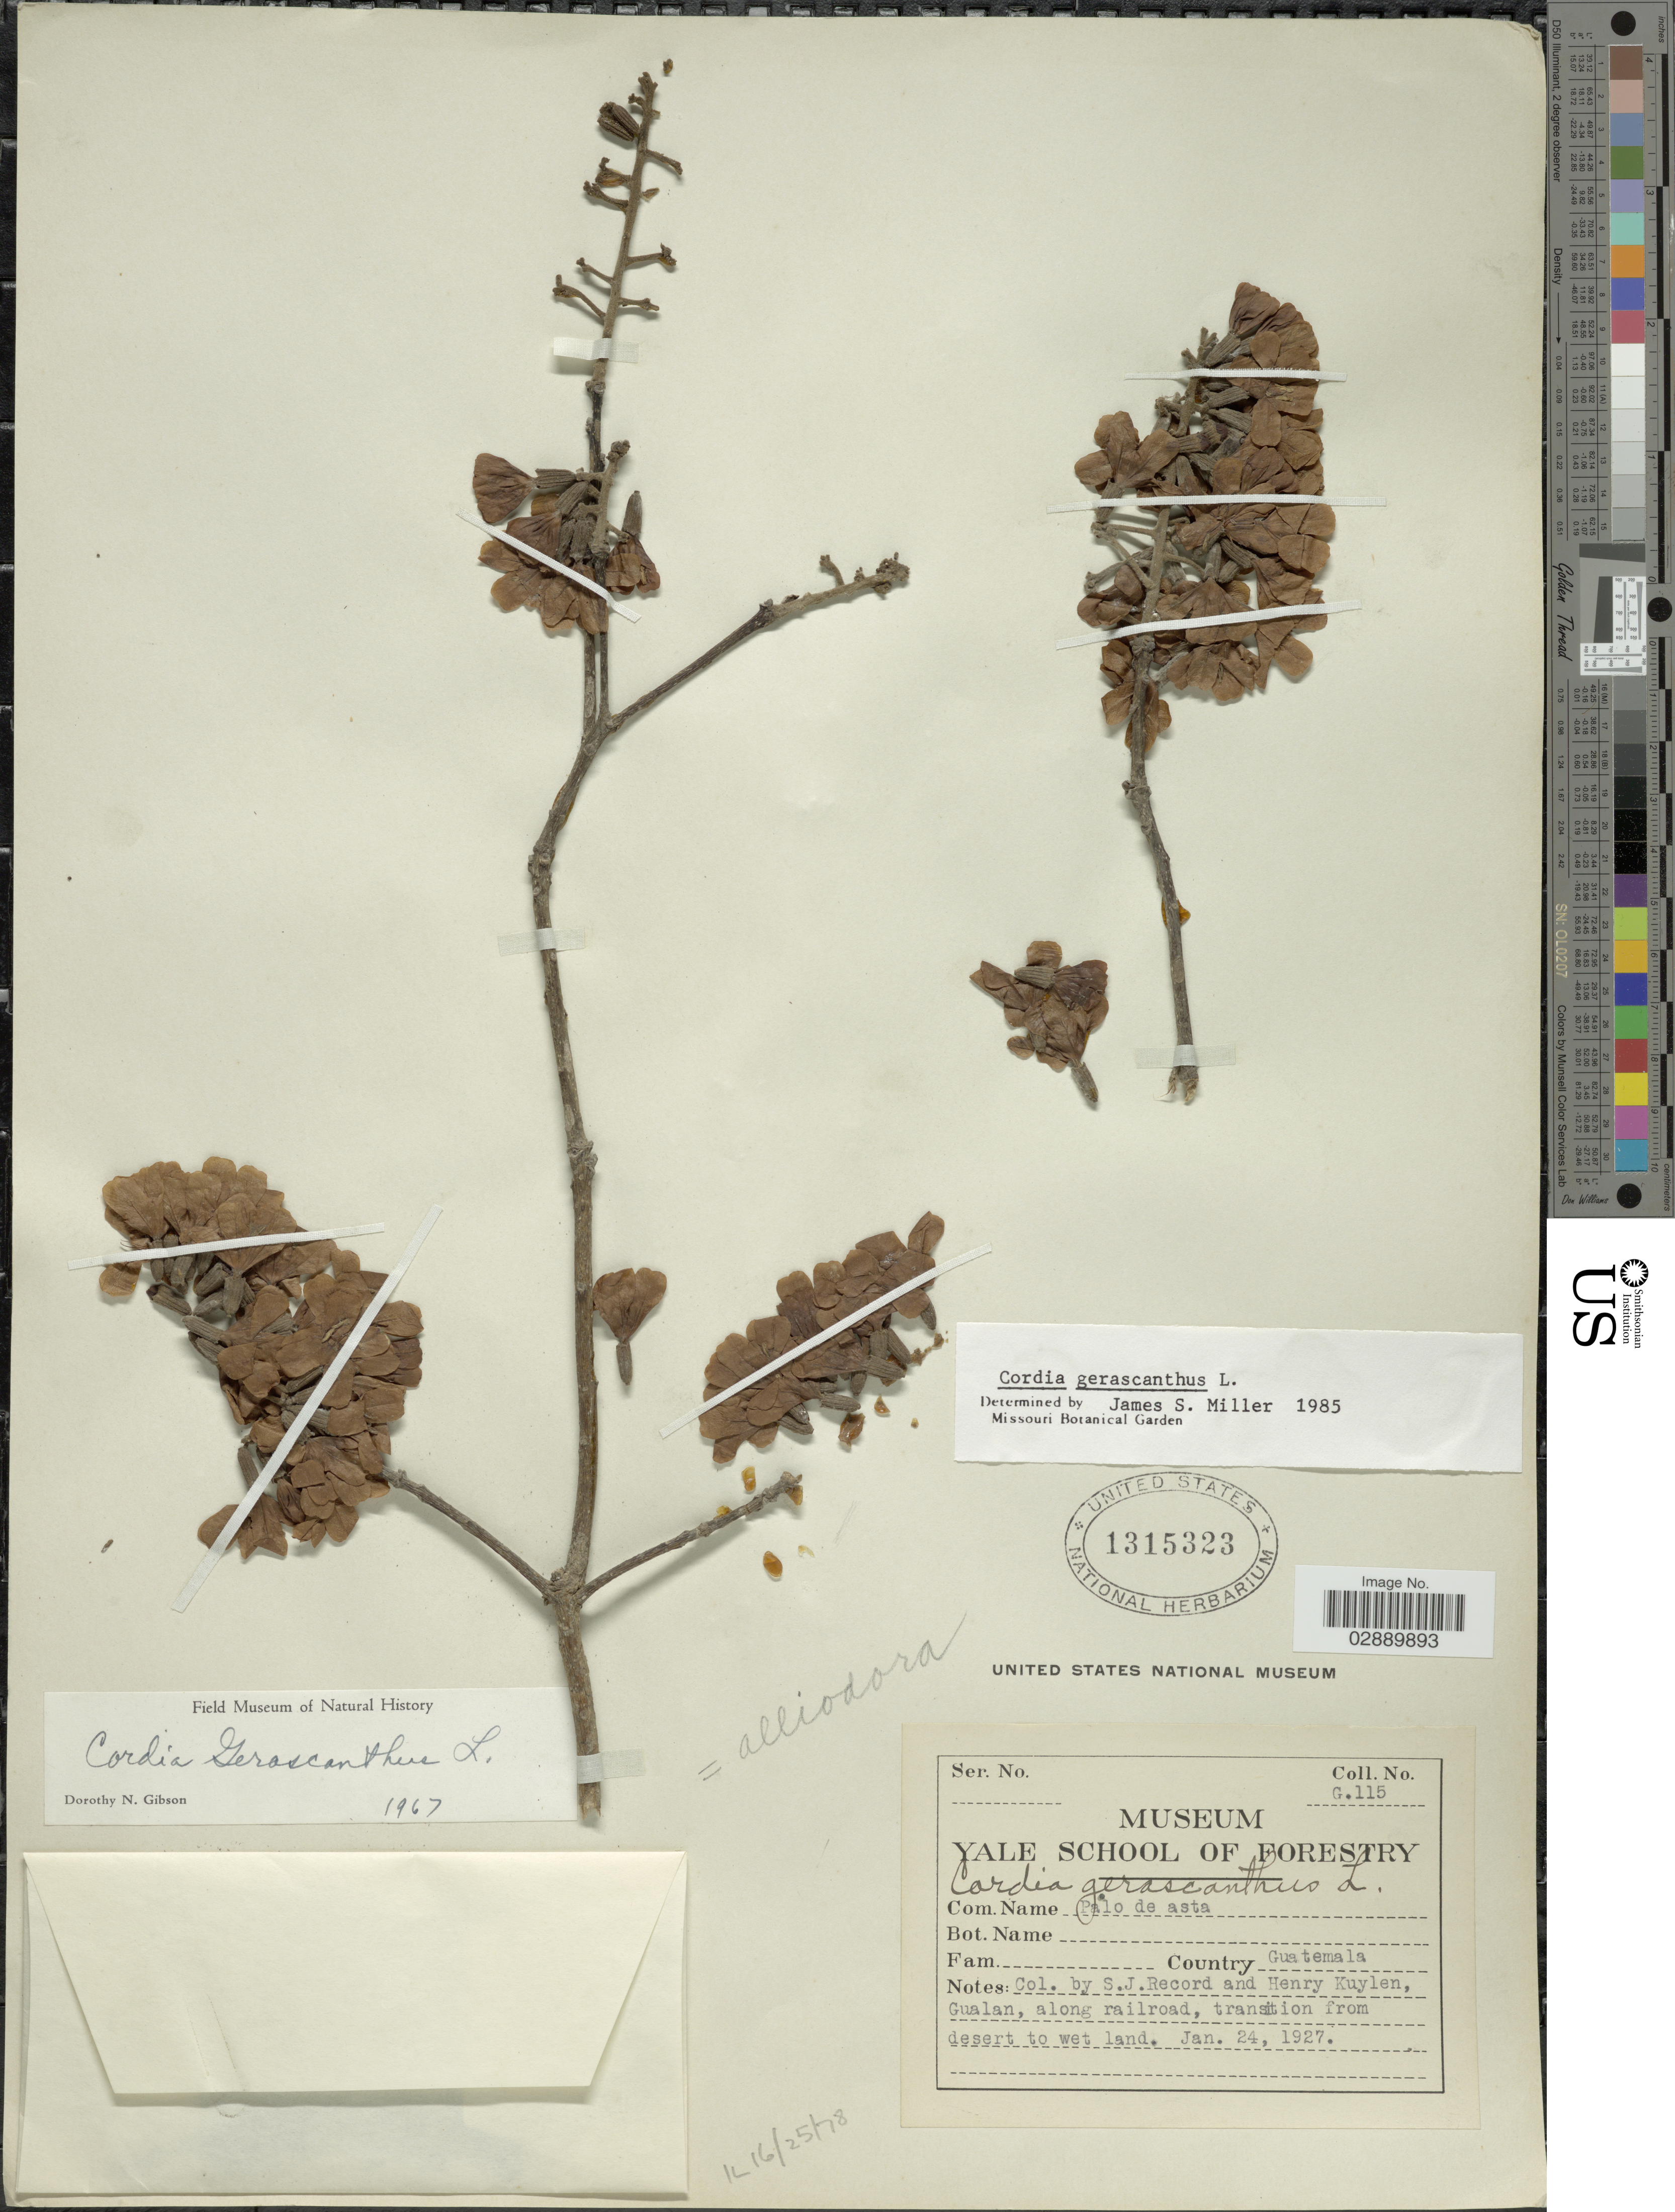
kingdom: Plantae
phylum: Tracheophyta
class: Magnoliopsida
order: Boraginales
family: Cordiaceae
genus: Cordia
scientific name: Cordia gerascanthus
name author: L.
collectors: S. J. Record & H. Kuylen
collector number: G.115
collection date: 1927-01-24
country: Guatemala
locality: Gualan, along railroad, transition from desert to wet land.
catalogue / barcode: US 1315323